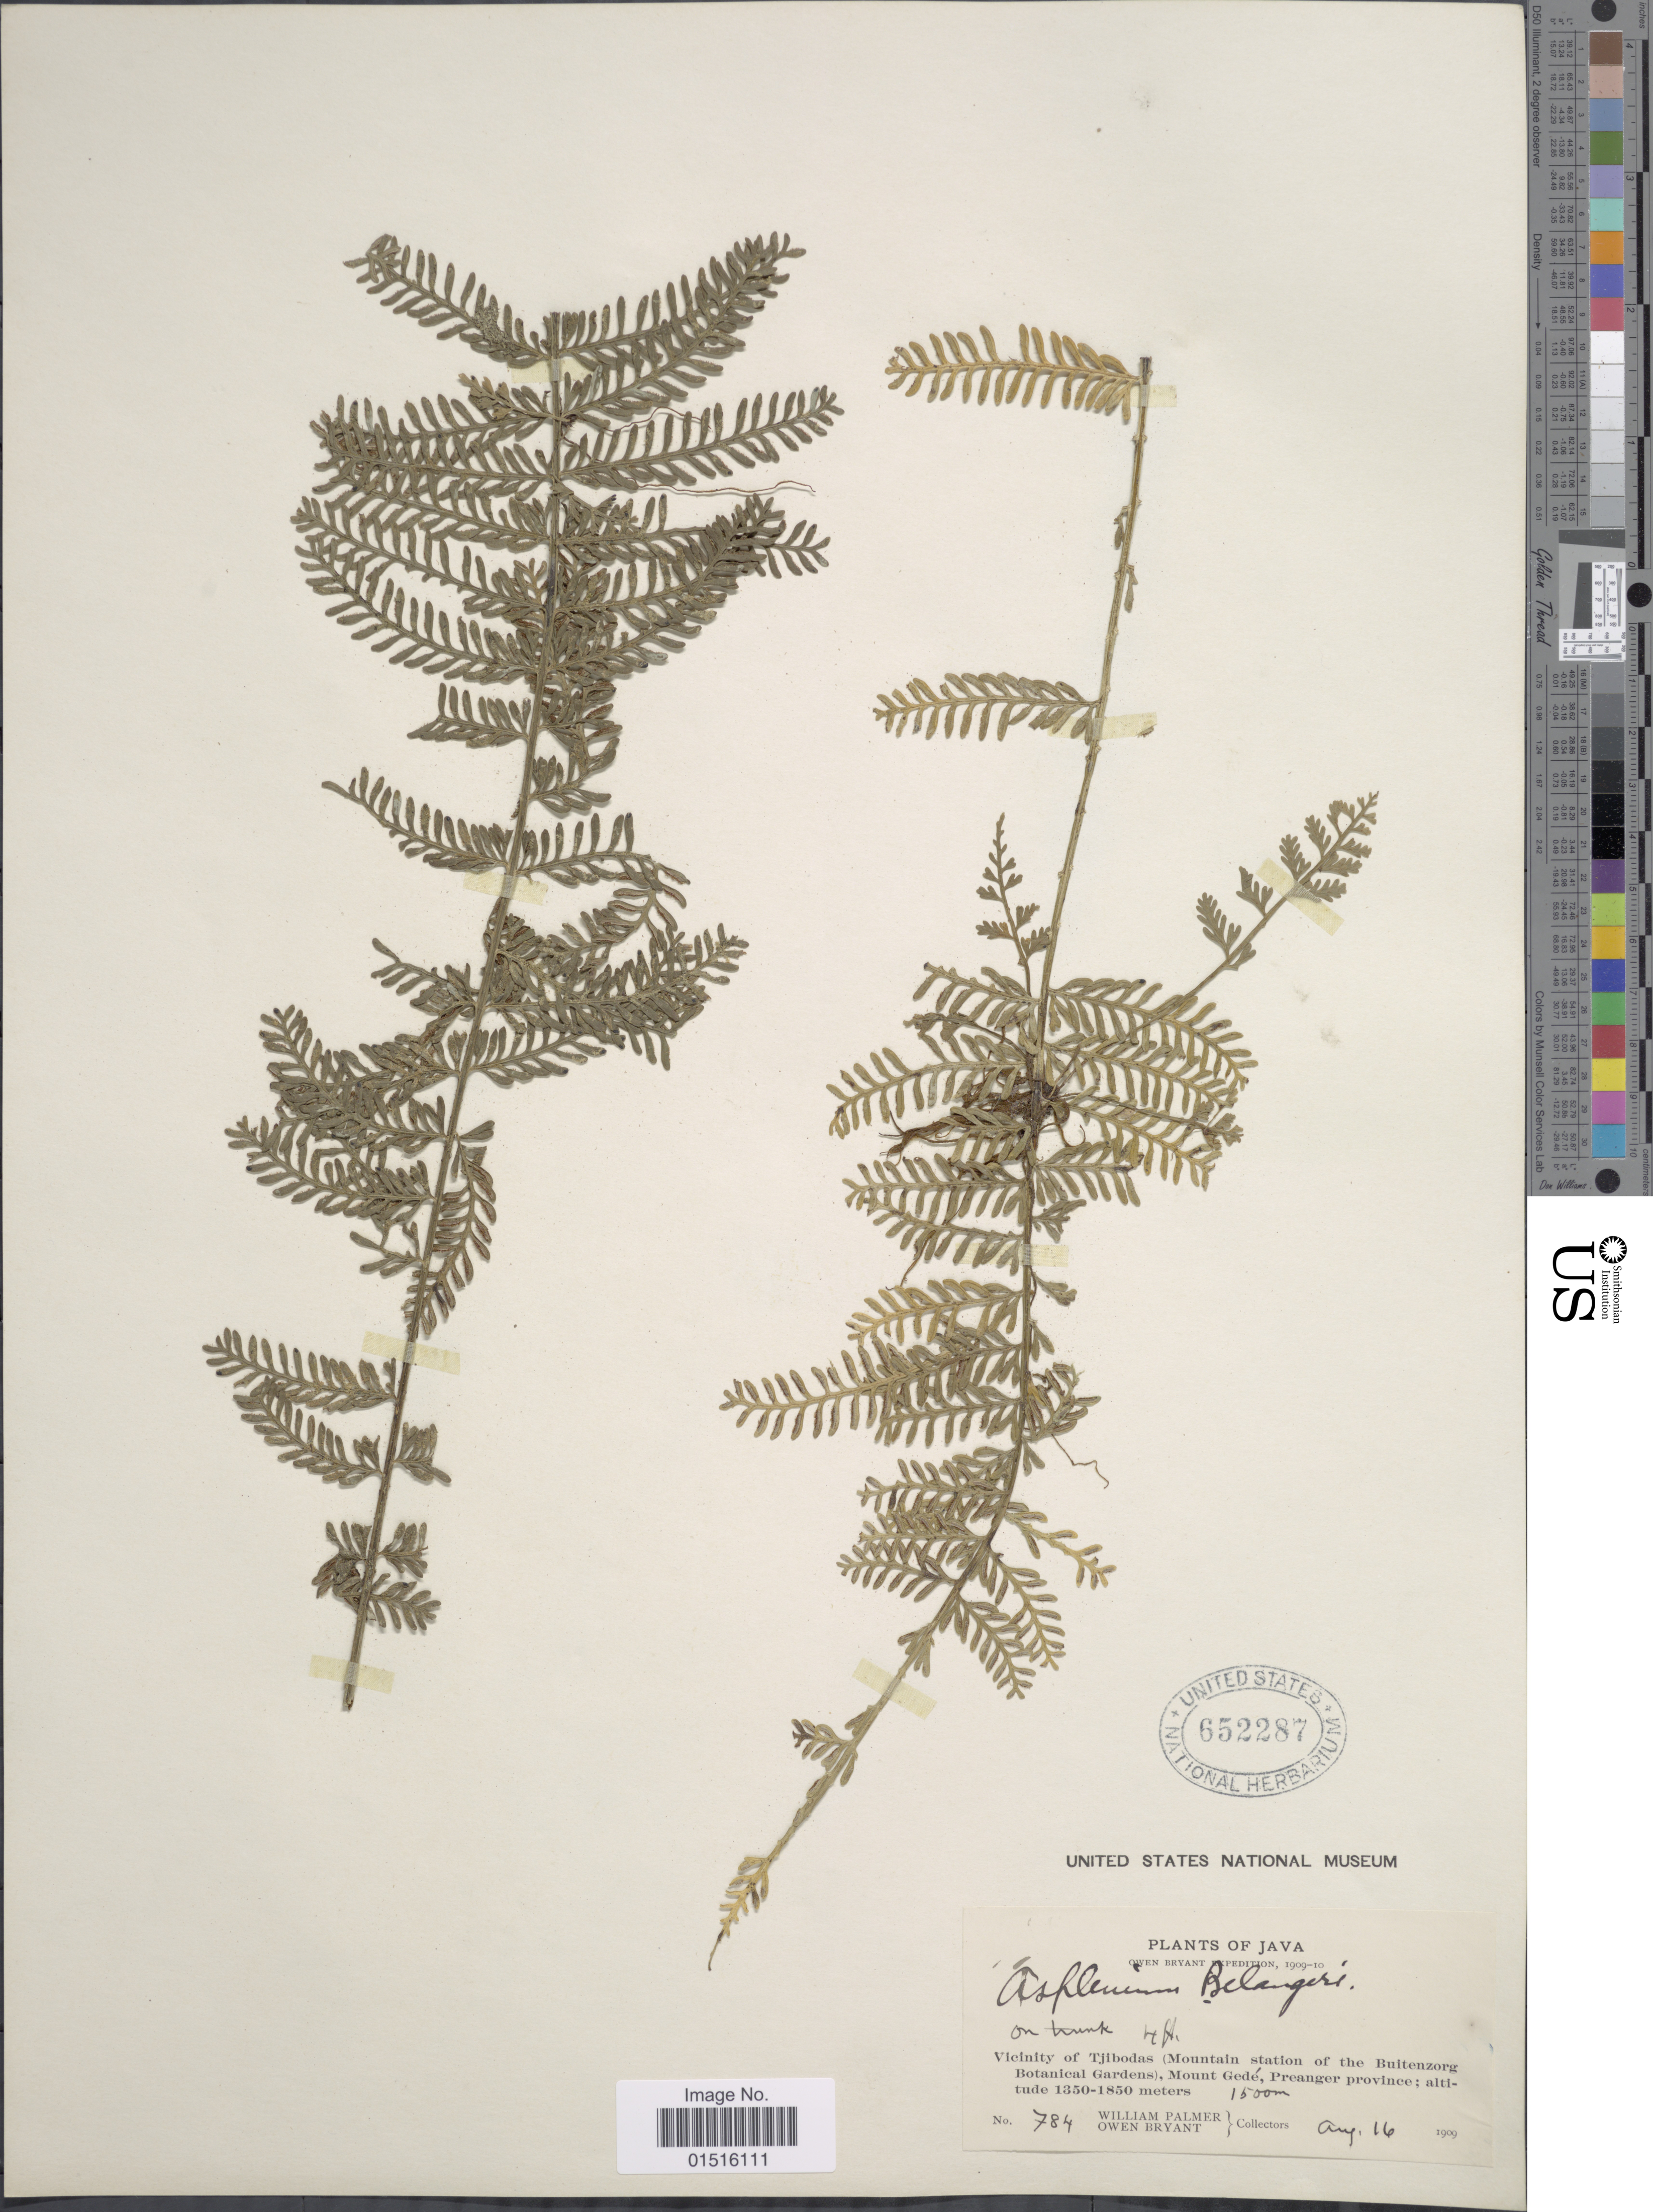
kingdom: Plantae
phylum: Tracheophyta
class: Polypodiopsida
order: Polypodiales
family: Aspleniaceae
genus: Asplenium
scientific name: Asplenium belangeri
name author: Bory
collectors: W. Palmer & O. Bryant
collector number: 784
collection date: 1909-08-16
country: Indonesia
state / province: Java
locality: Vicinity of Tjibodas (Mountain station of the Buitenzorg Botanical Gardens), Mount Gede, Preanger province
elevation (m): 1500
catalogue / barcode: US 652287